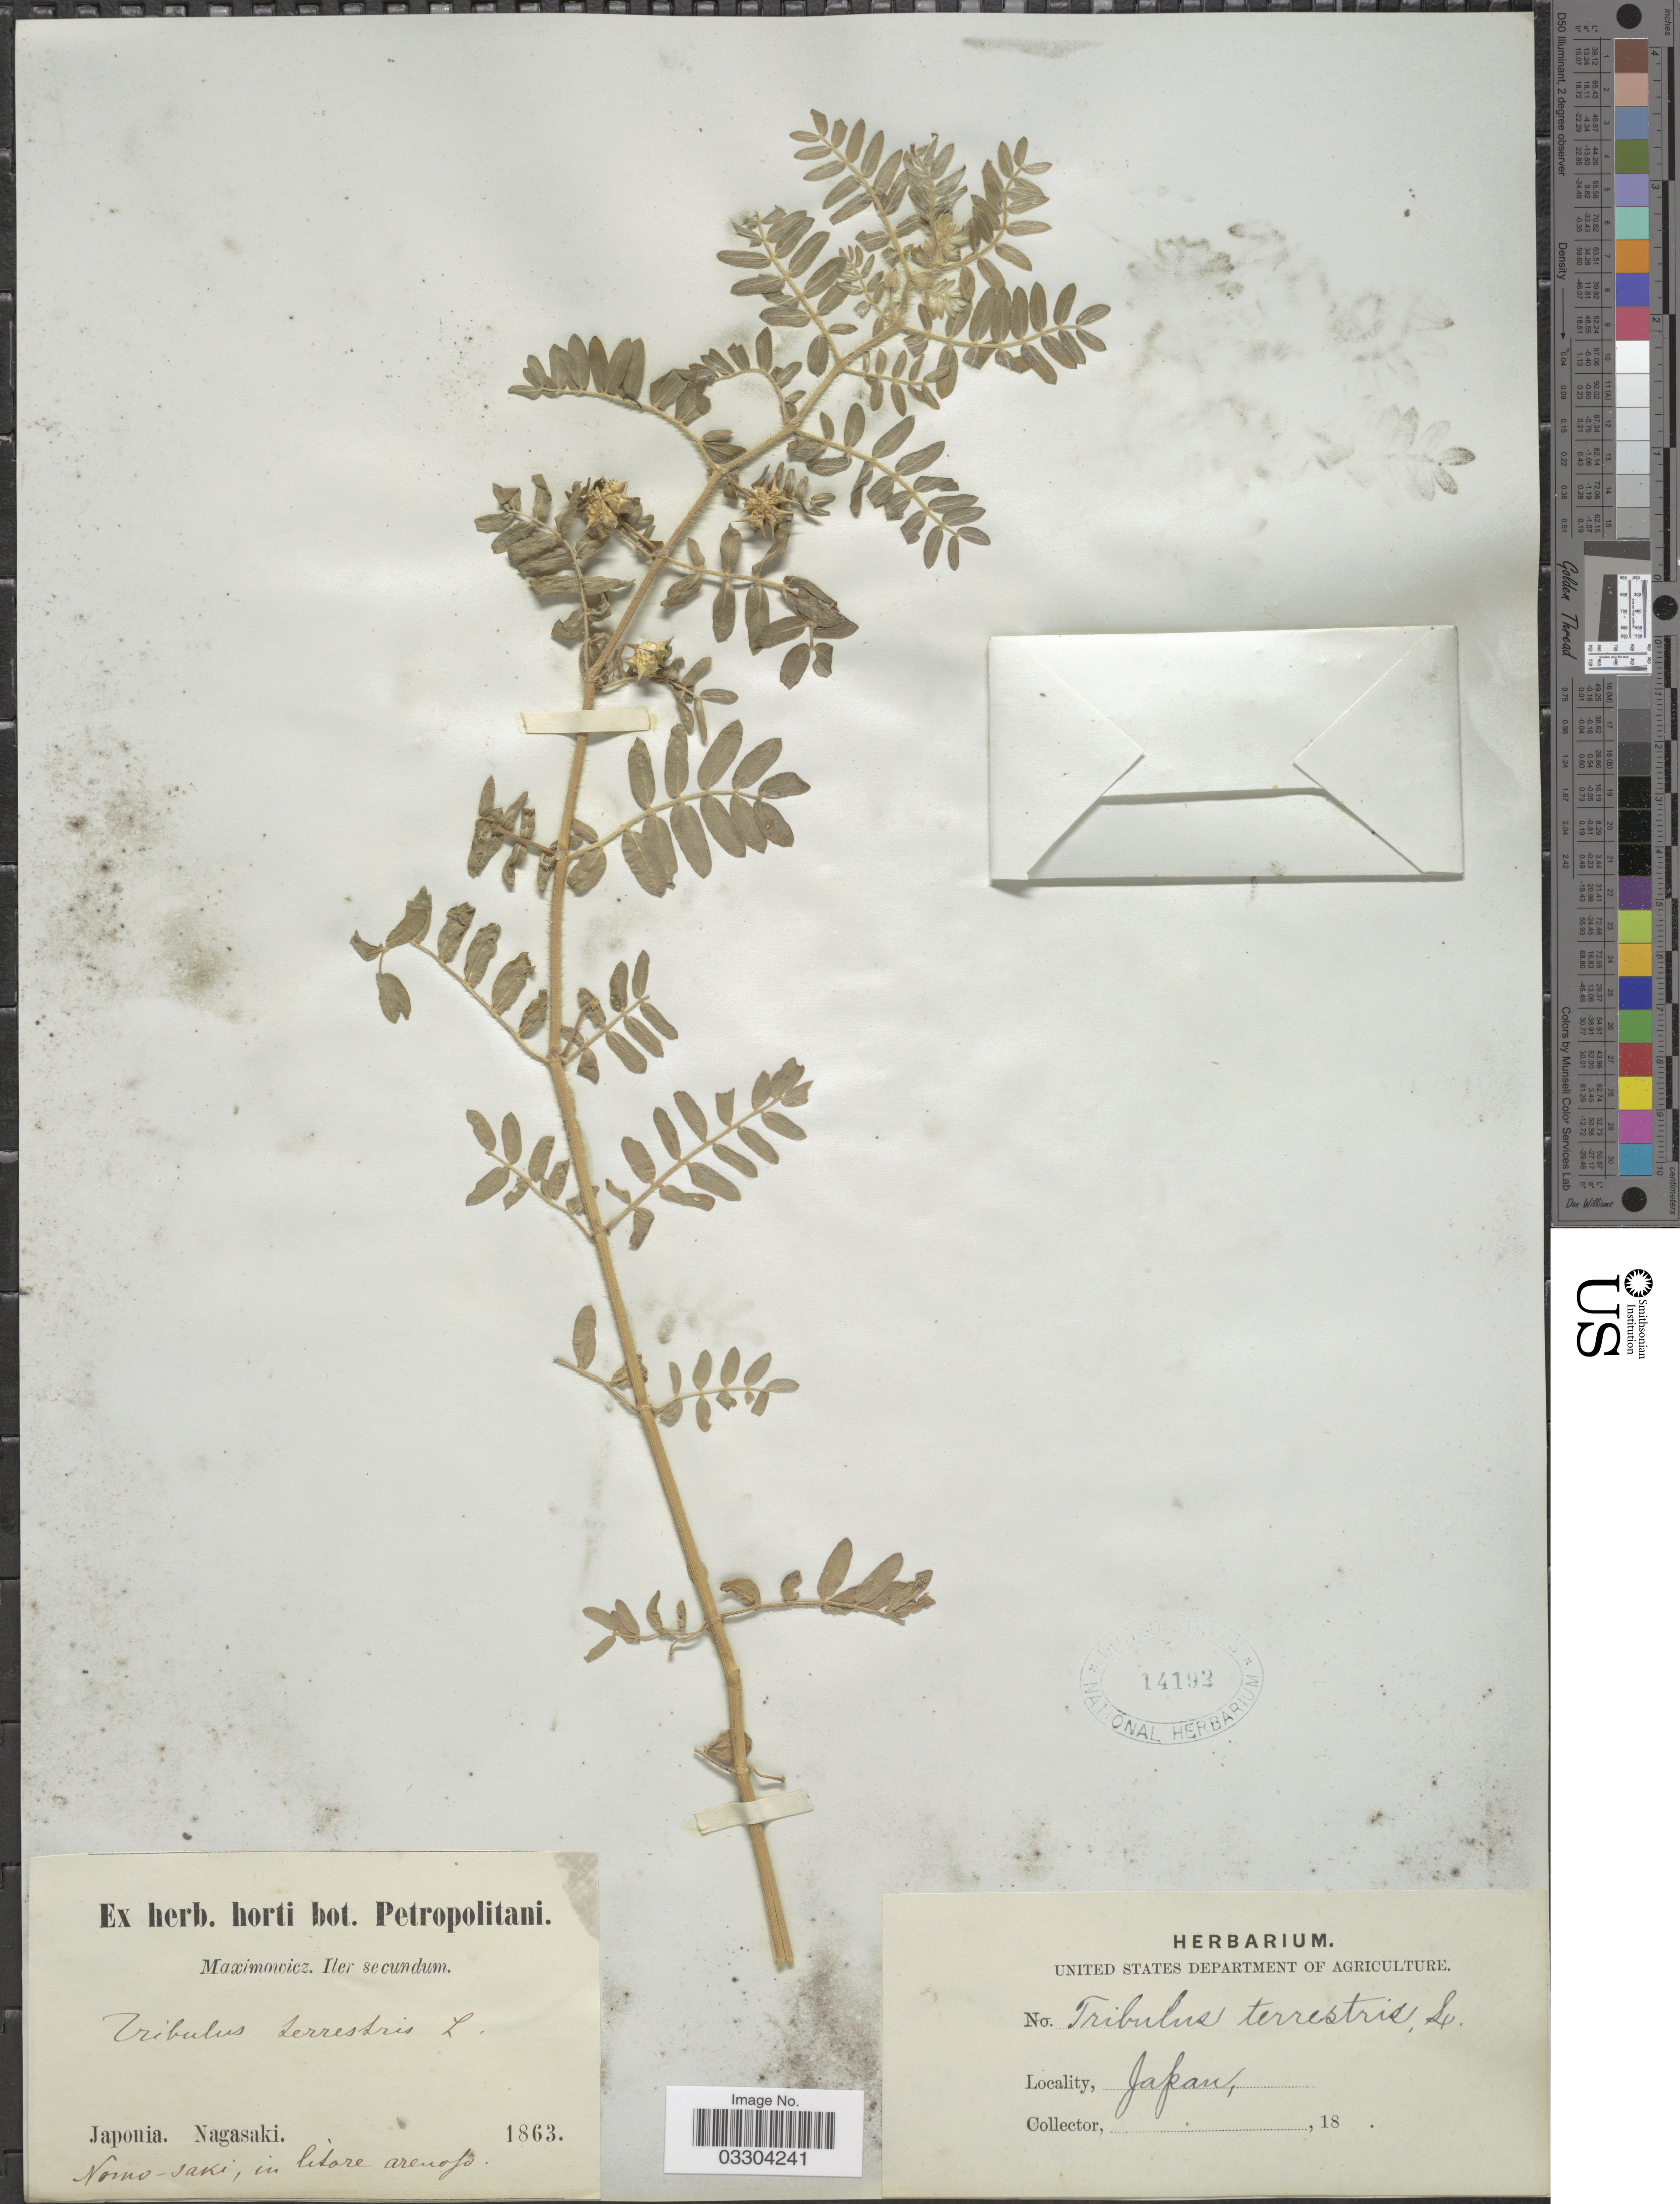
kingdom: Plantae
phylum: Tracheophyta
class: Magnoliopsida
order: Zygophyllales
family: Zygophyllaceae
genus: Tribulus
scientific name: Tribulus terrestris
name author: L.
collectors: Maximowicz, --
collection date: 1863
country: Japan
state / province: Nagasaki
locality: Nomo-Saki, in litore arenojo.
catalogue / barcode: US 14193